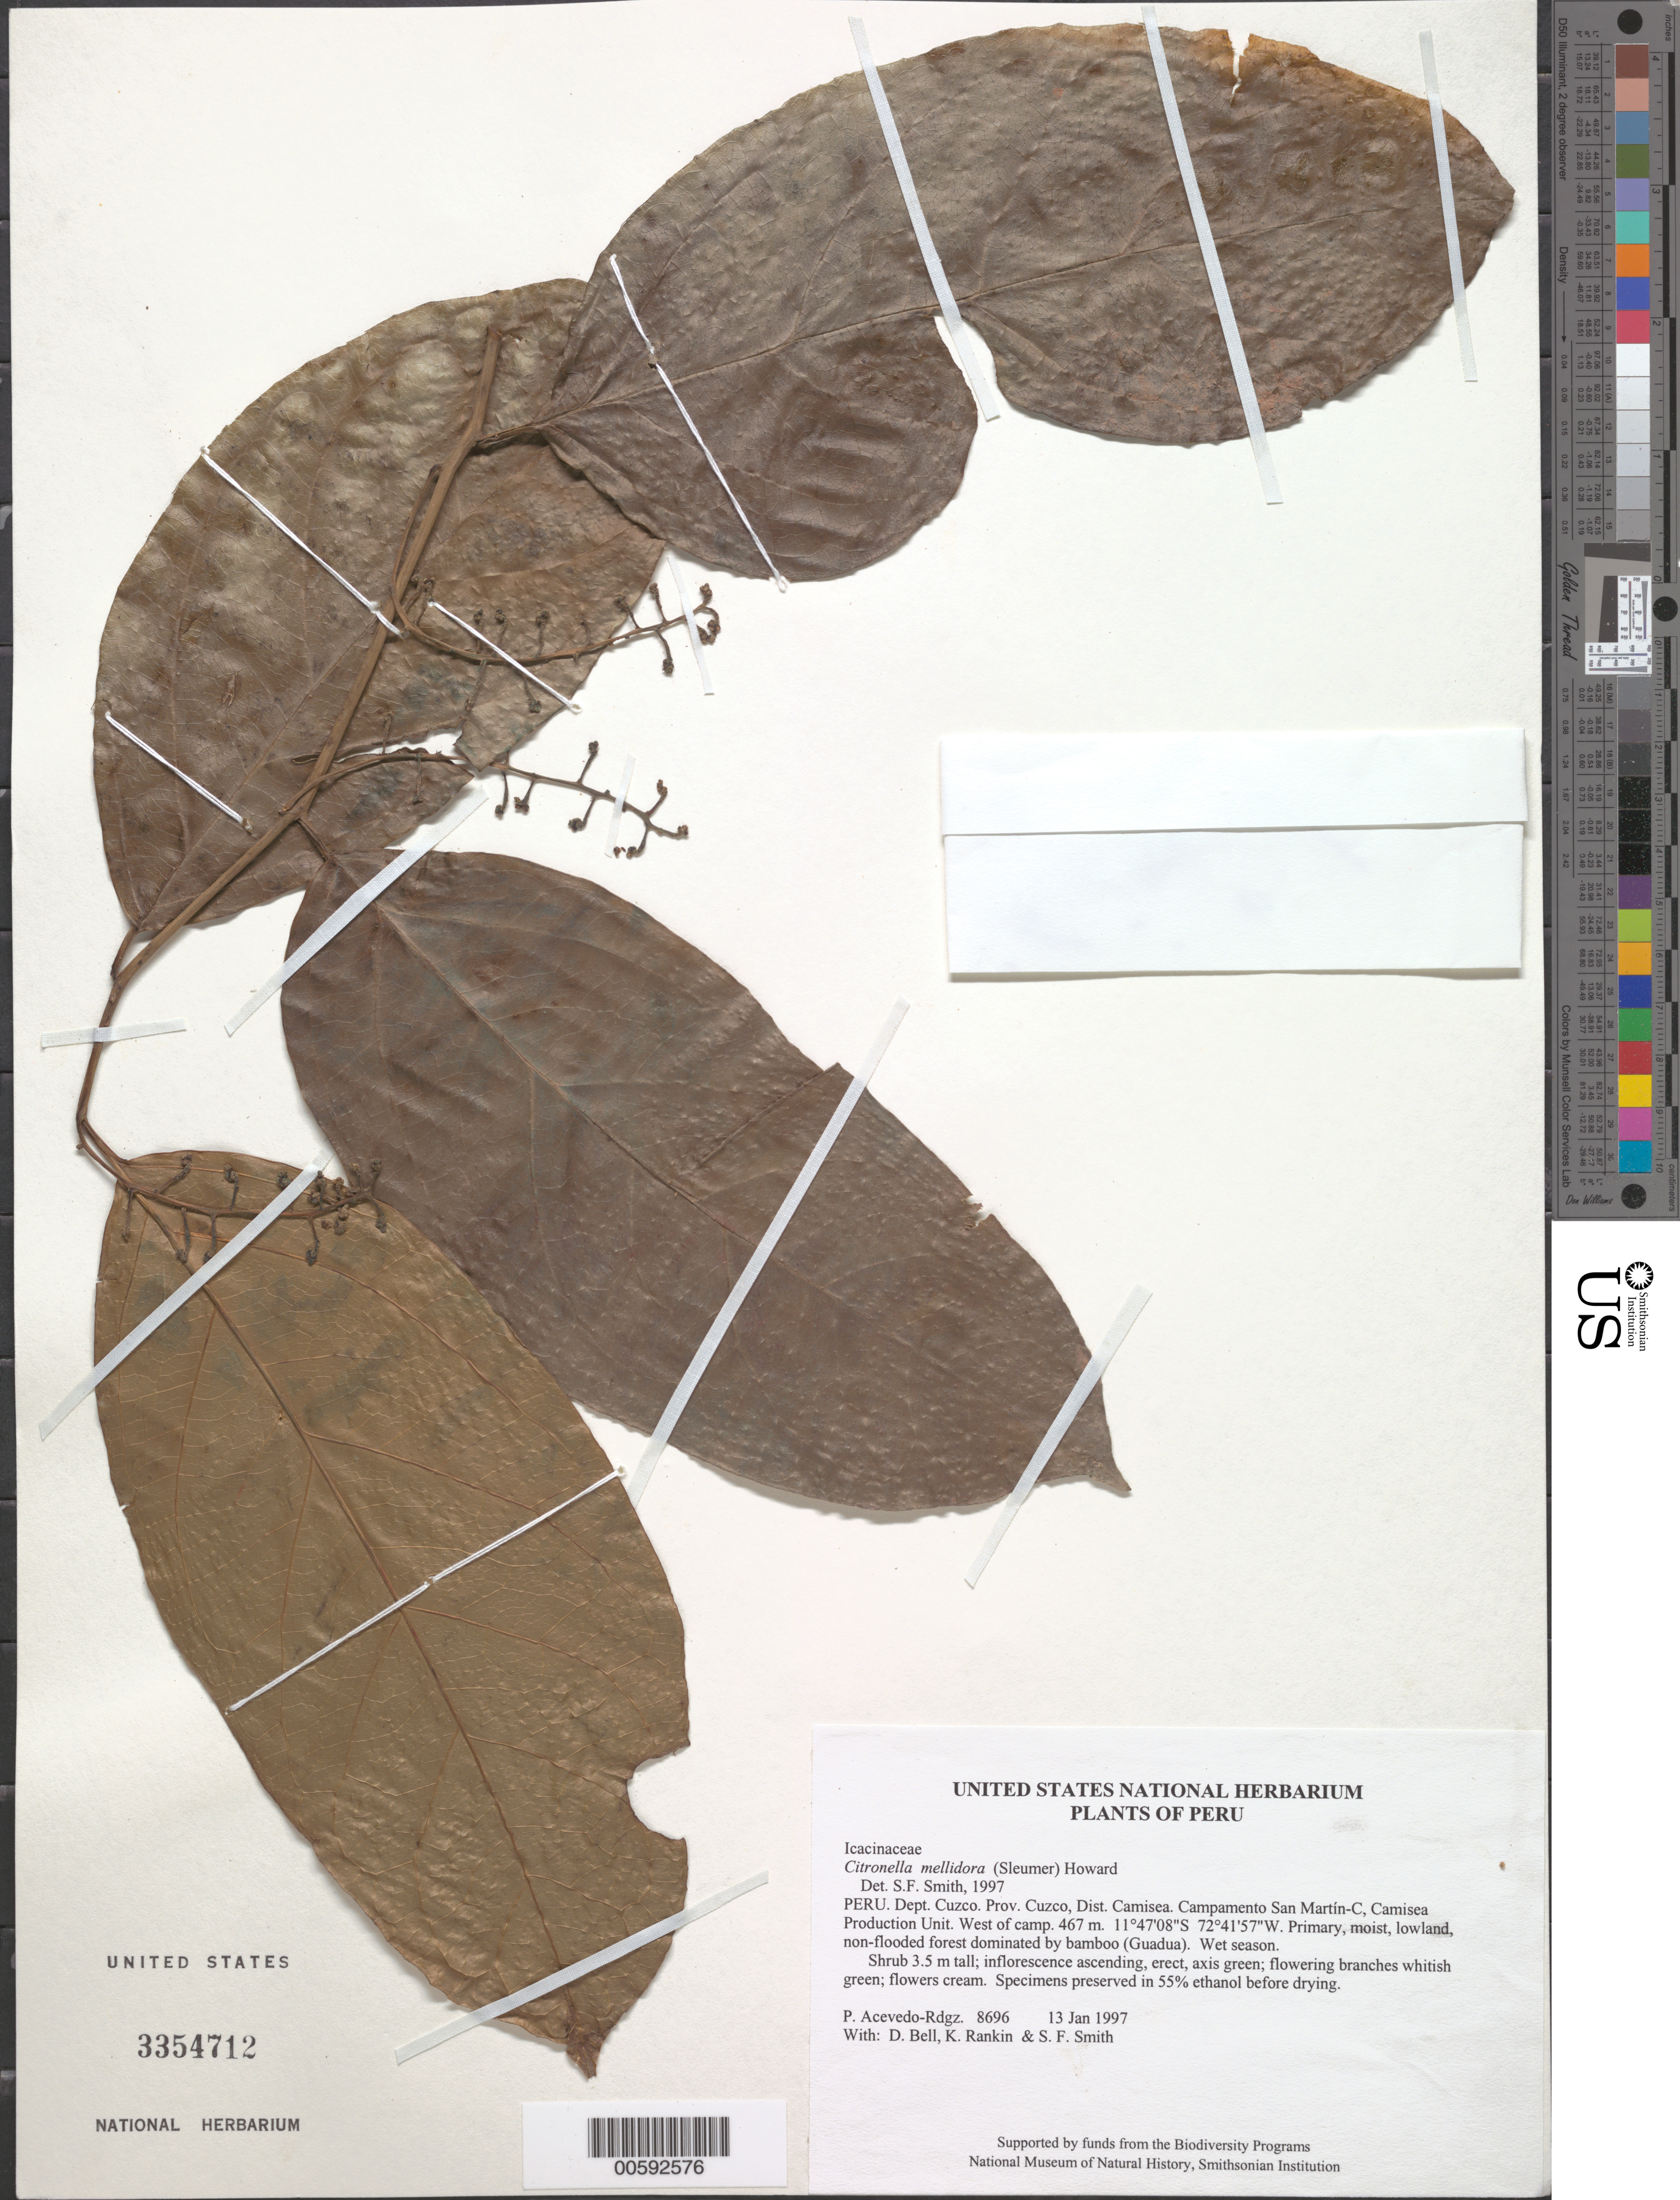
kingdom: Plantae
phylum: Tracheophyta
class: Magnoliopsida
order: Cardiopteridales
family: Cardiopteridaceae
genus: Citronella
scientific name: Citronella melliodora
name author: (Sleumer) R.A. Howard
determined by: Smith, Stephen F., (US), NMNH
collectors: P. Acevedo-Rodr., D. A. Bell, K. B. Rankin & S.F. Smith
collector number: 8696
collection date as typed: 13 Jan 1997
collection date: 1997-01-13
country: Peru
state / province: Cusco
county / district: Cusco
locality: Districto Camisea, Campamento San Martín-C, Camisea Production Unit. West of camp.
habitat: Primary, moist, lowland, non-flooded forest dominated by bamboo (Guadua). Wet season.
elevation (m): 467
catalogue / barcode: US 3354712